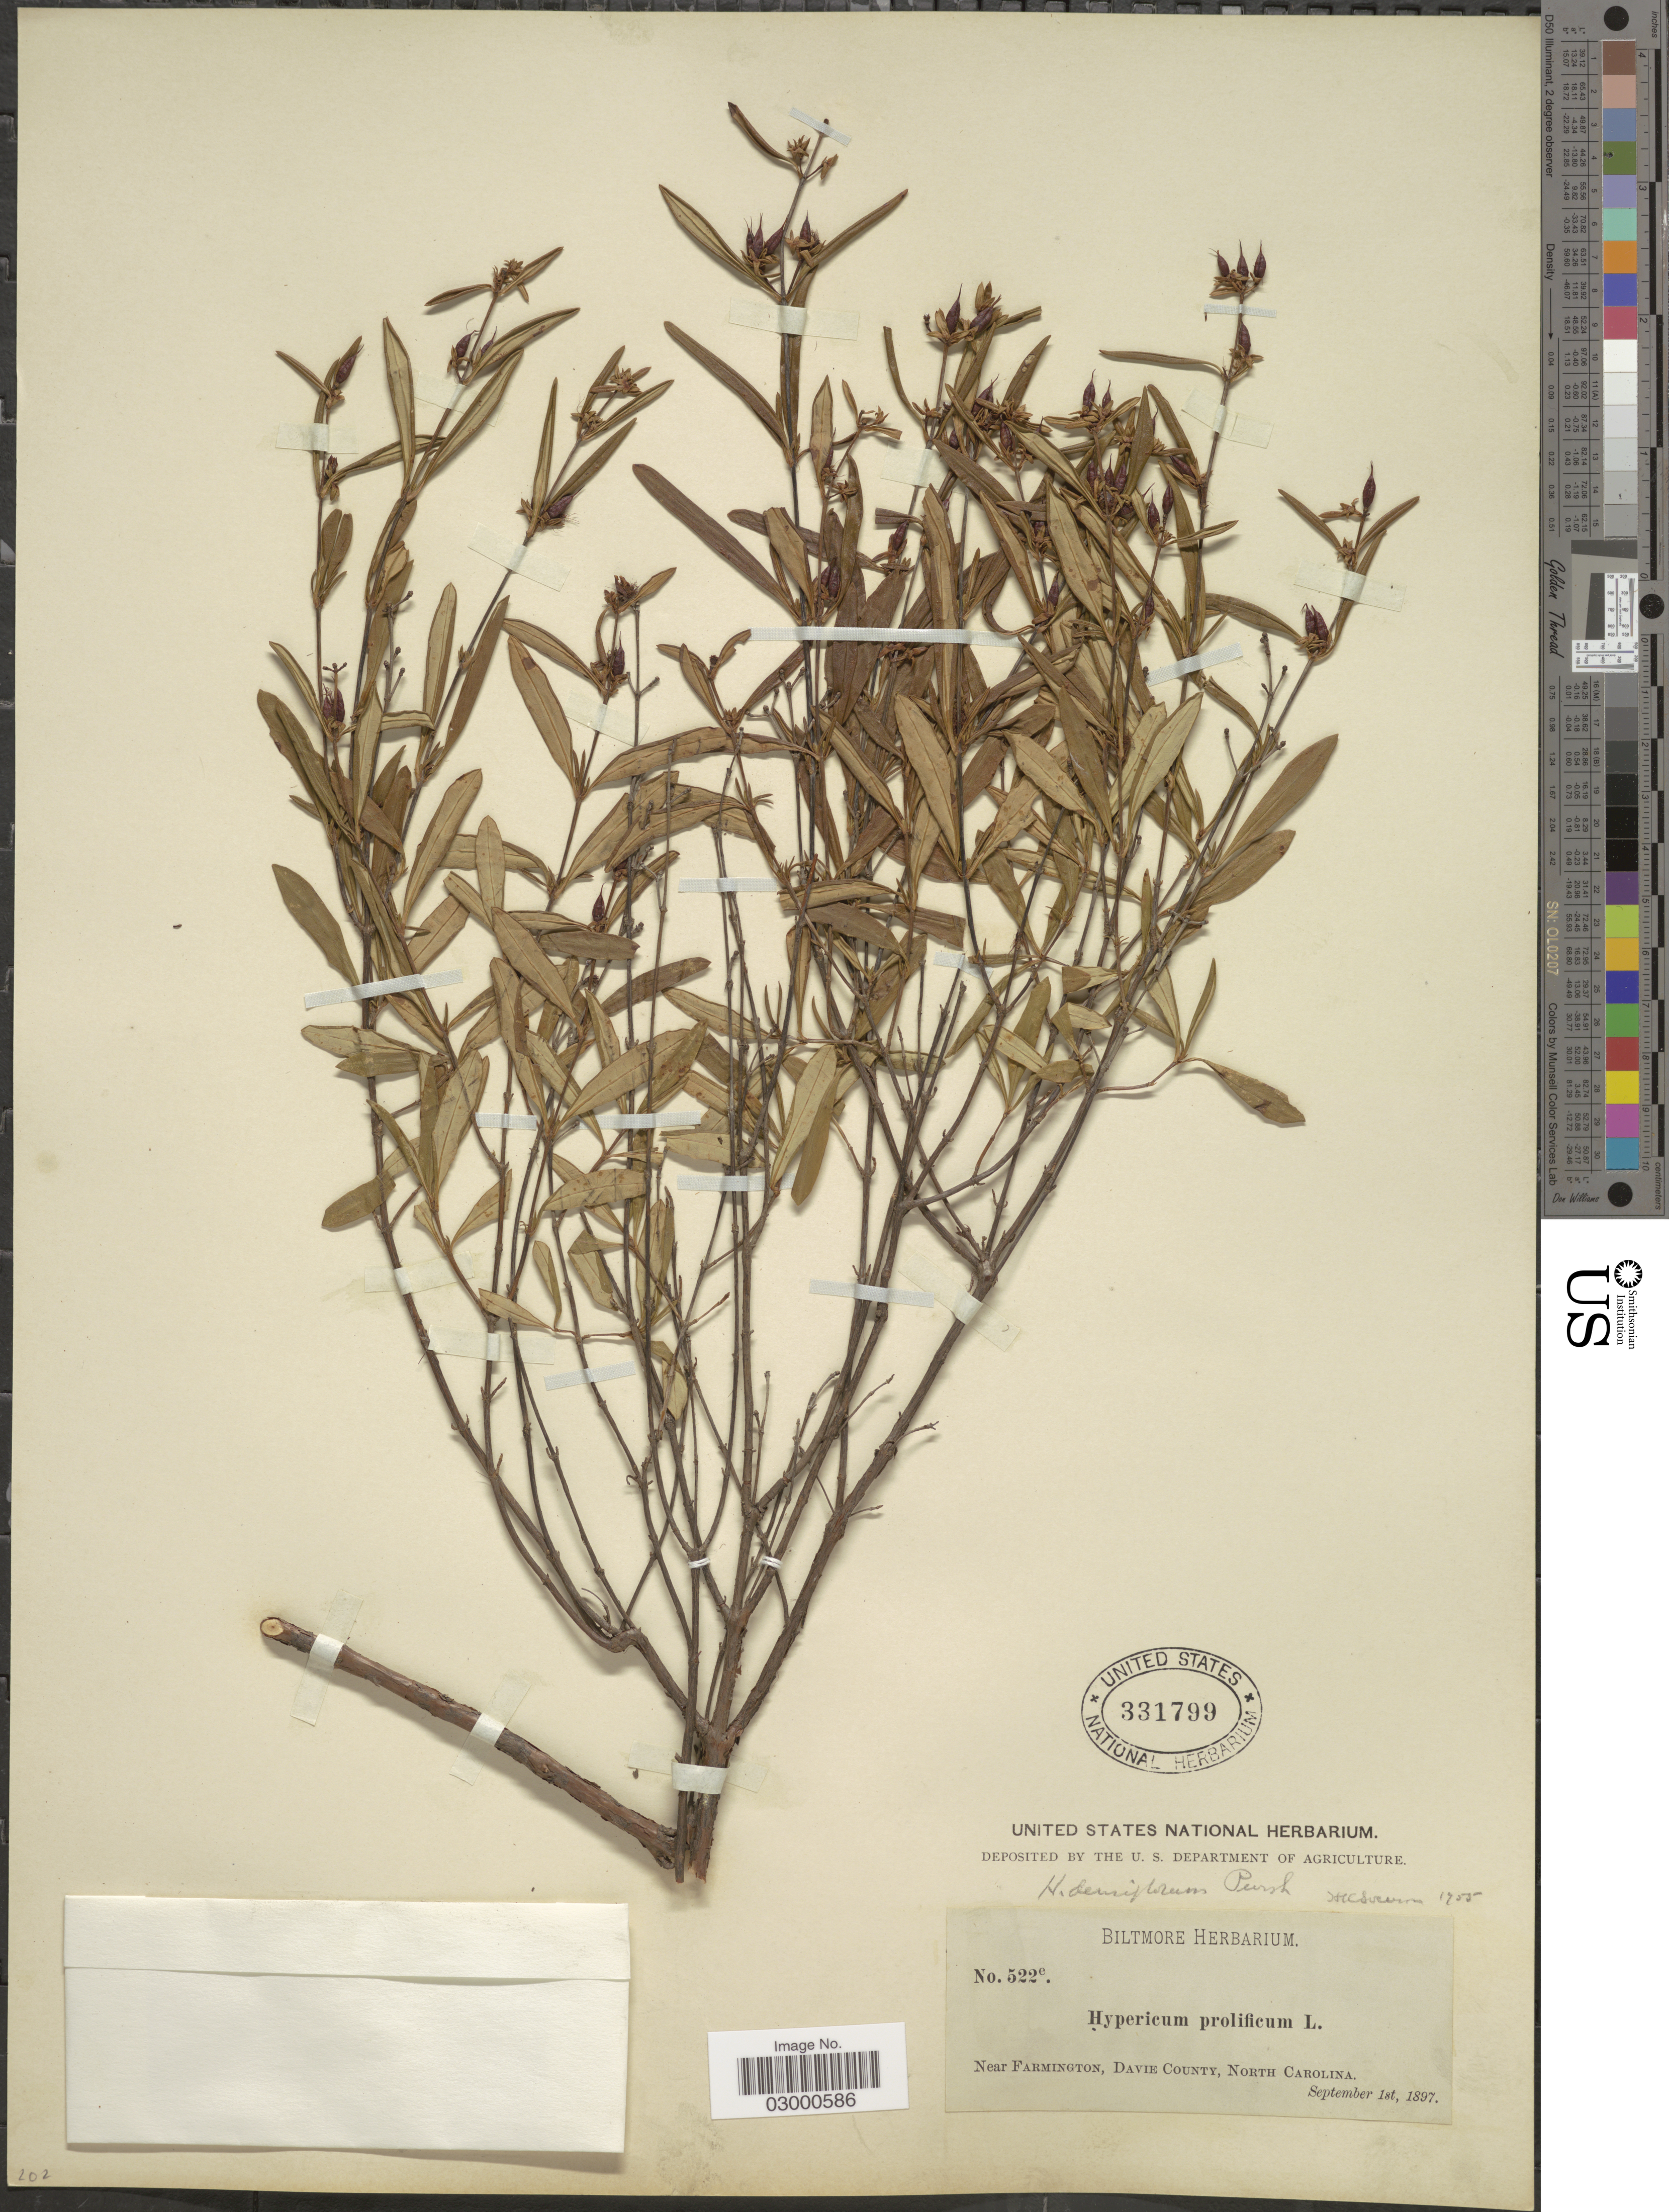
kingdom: Plantae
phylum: Tracheophyta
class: Magnoliopsida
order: Malpighiales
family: Hypericaceae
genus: Hypericum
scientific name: Hypericum densiflorum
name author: Pursh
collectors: ex herb. Biltmore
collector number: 522e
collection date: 1897-09-01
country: United States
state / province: North Carolina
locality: Near Farmington, Davie County.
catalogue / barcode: US 331799